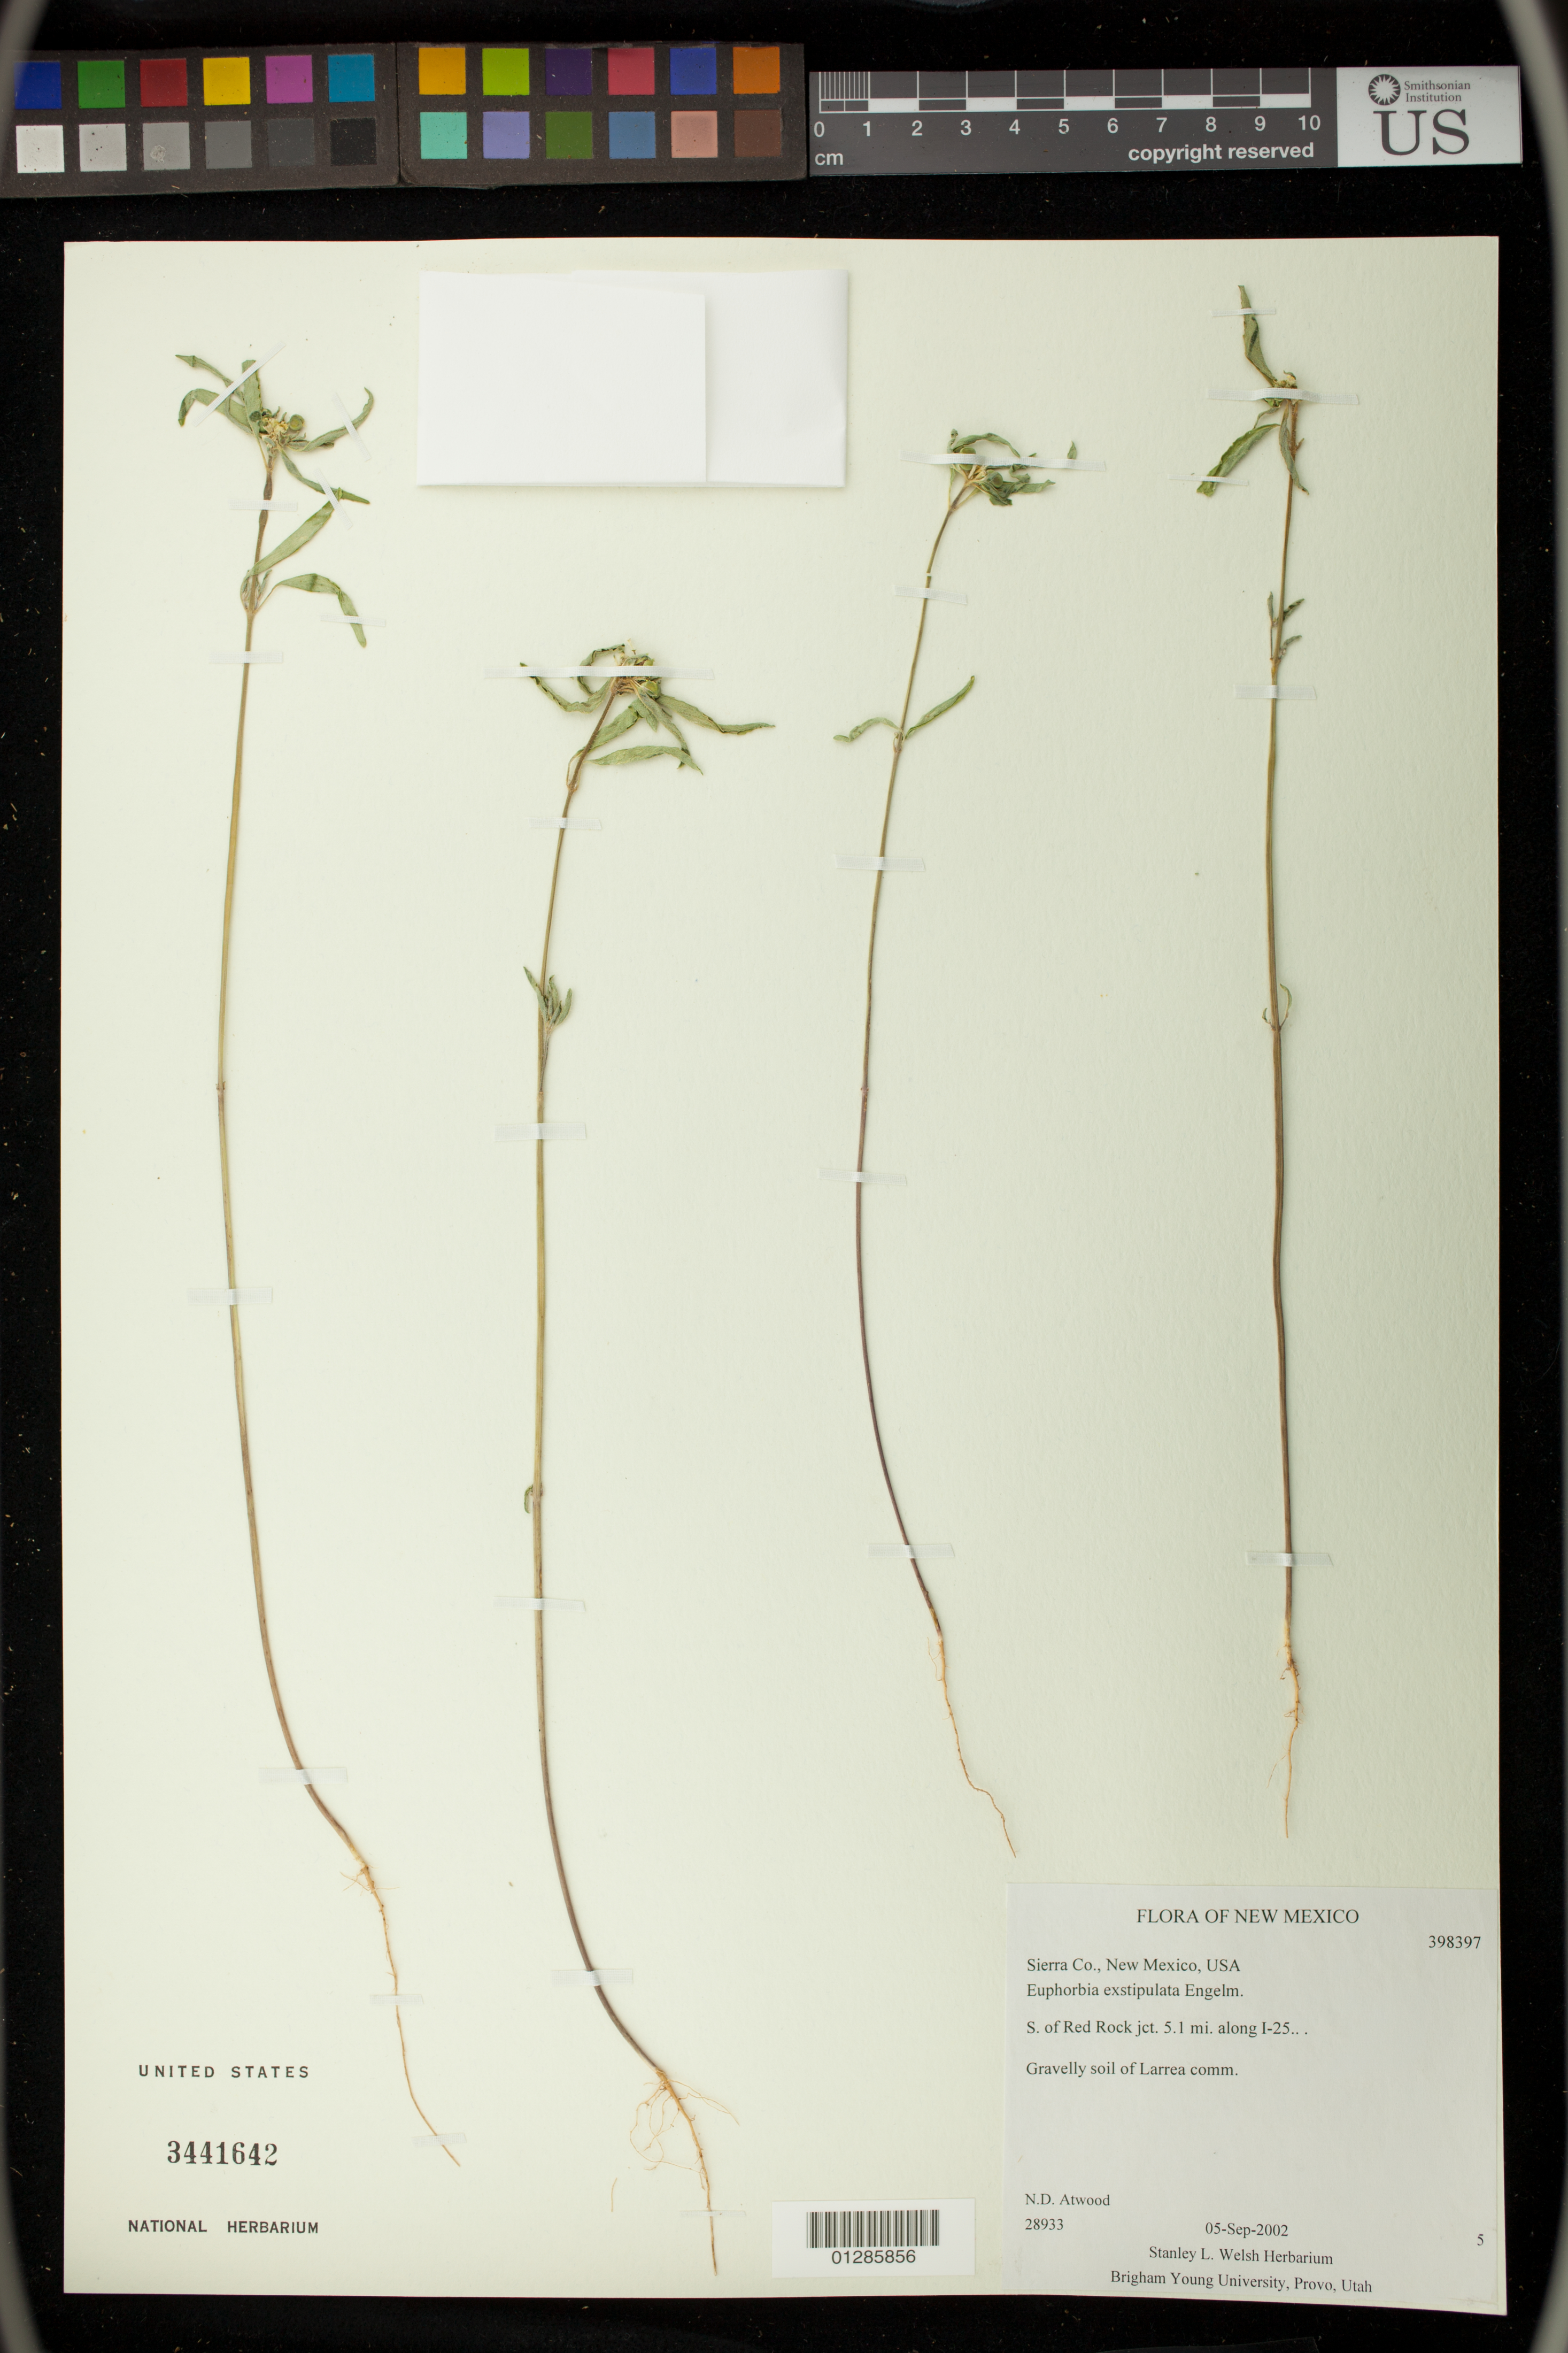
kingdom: Plantae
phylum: Tracheophyta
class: Magnoliopsida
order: Malpighiales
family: Euphorbiaceae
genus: Euphorbia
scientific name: Euphorbia exstipulata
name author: Engelm. in Emory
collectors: N. Atwood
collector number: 28933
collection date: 2002-09-05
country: United States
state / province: New Mexico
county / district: Sierra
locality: S. of Red Rock jct. 5.1 mi. along I-25.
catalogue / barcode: US 3441642